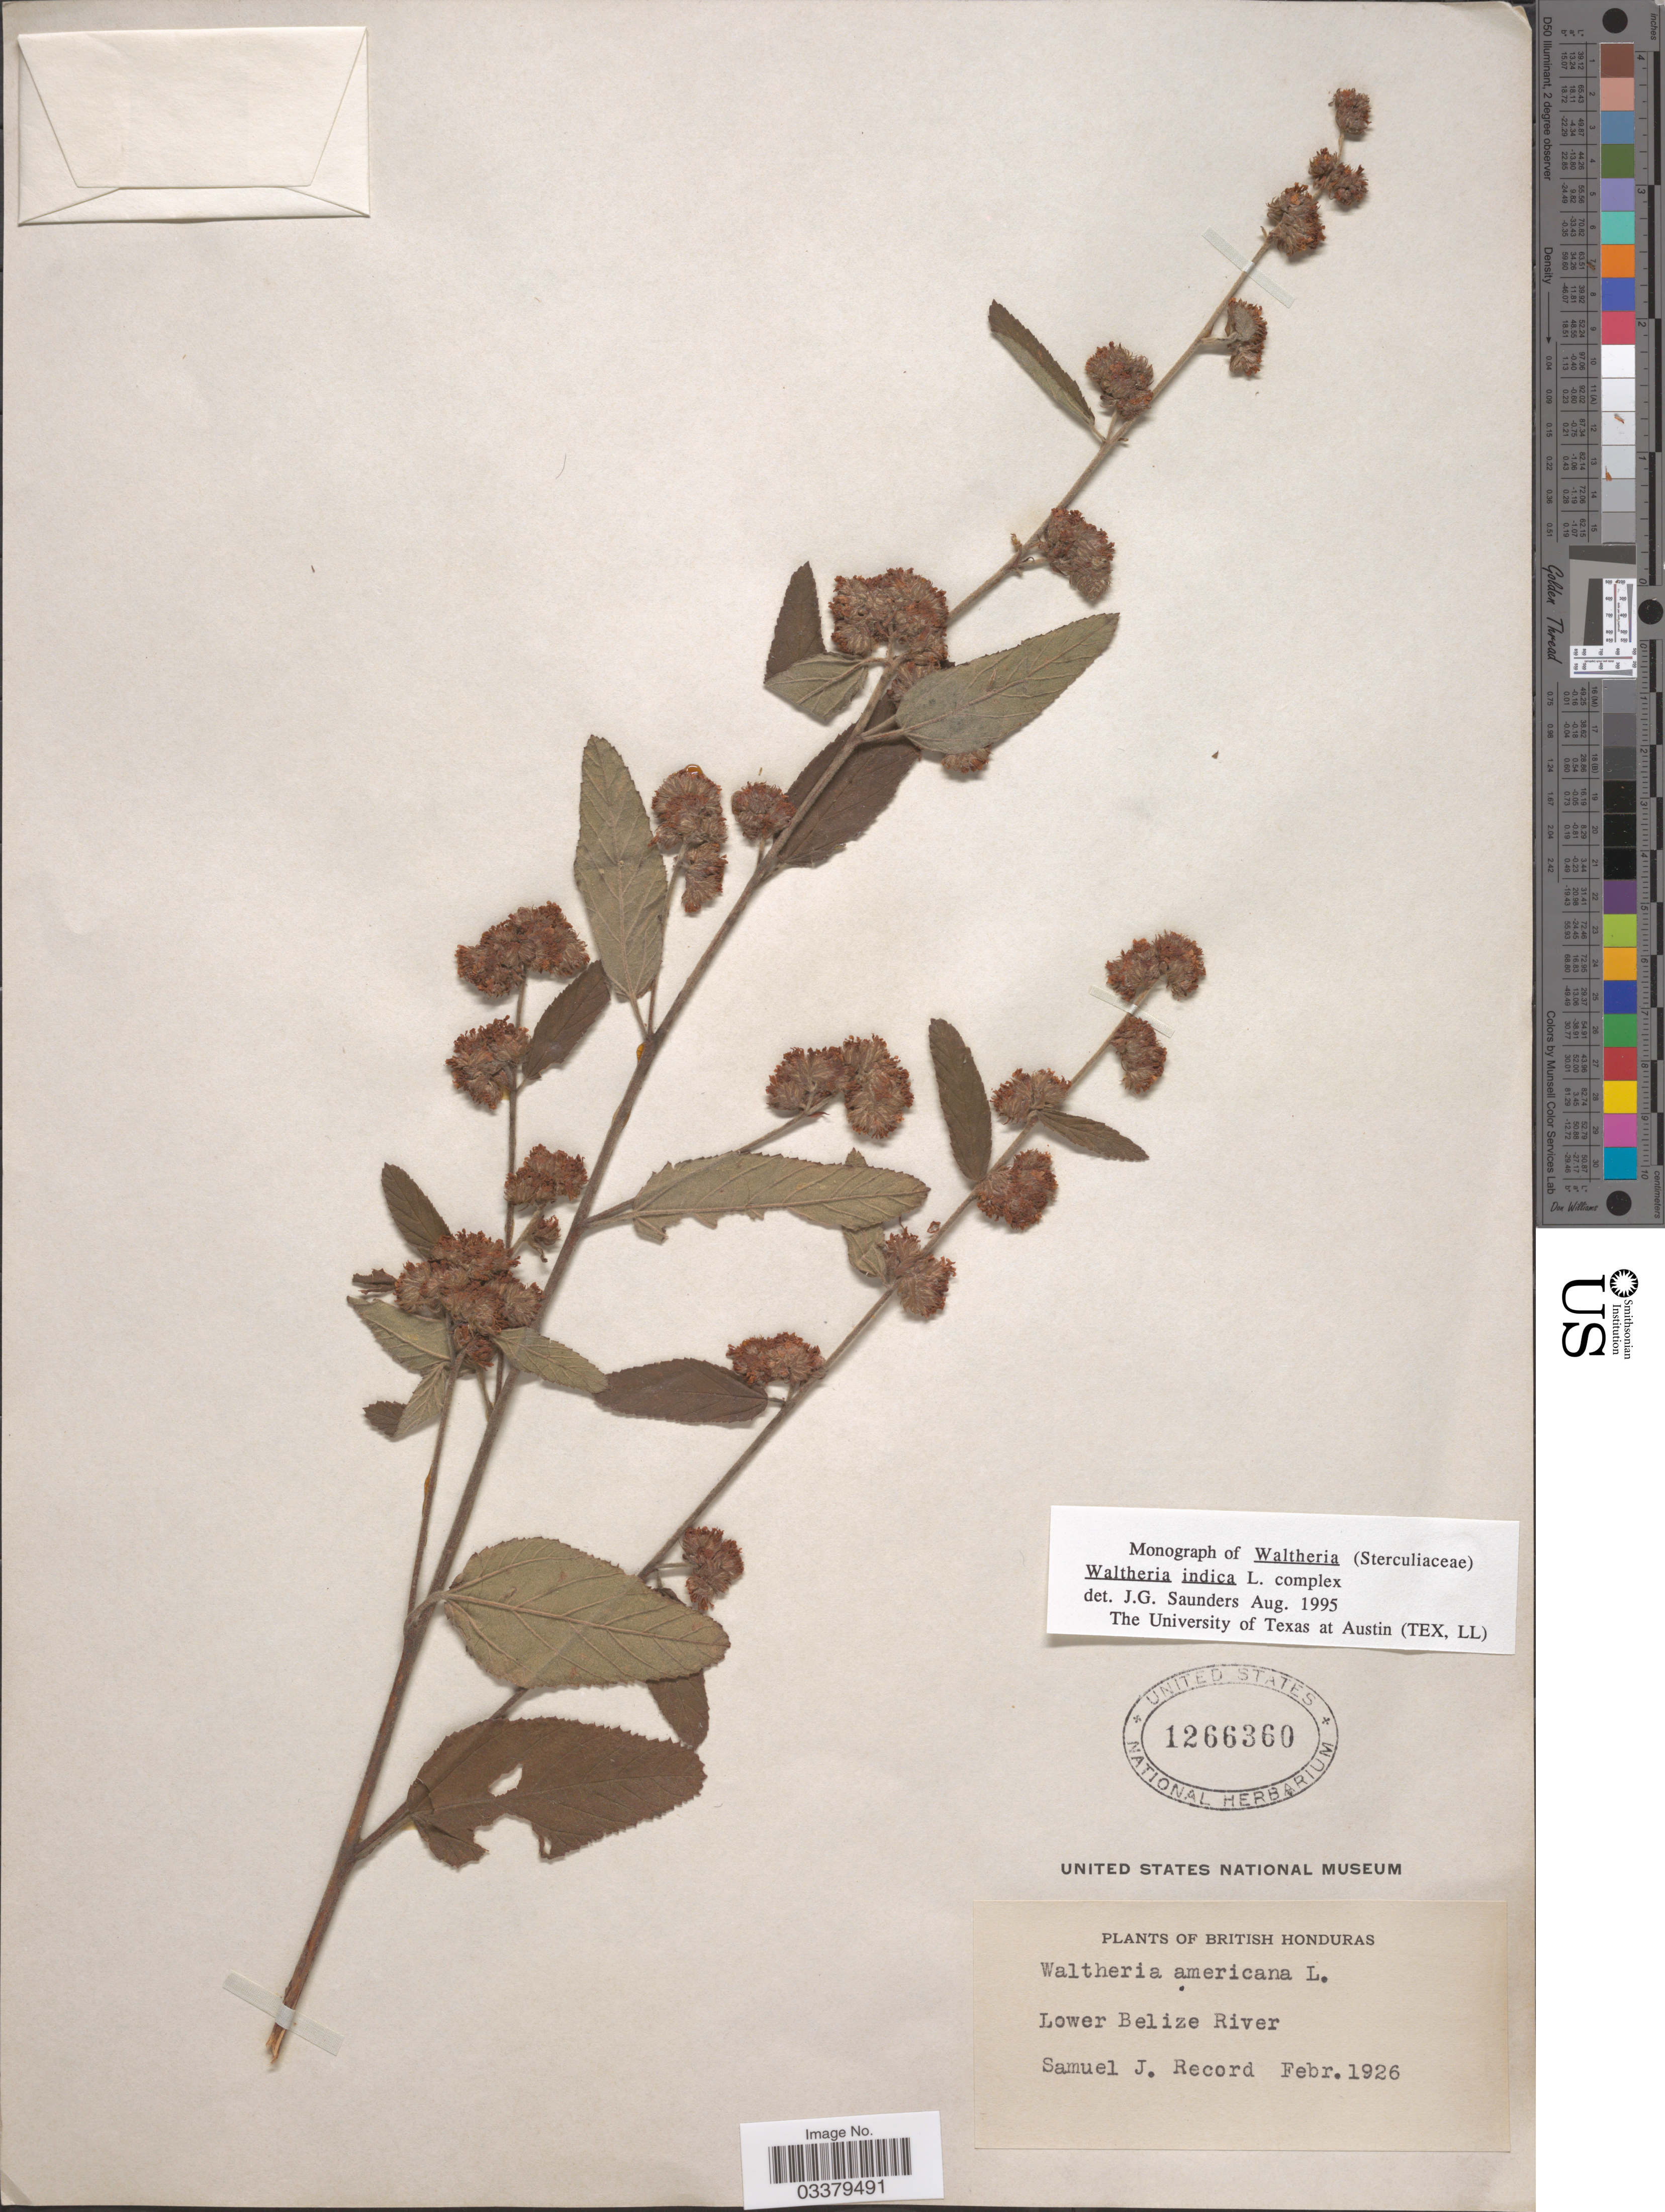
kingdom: Plantae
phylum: Tracheophyta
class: Magnoliopsida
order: Malvales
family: Malvaceae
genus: Waltheria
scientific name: Waltheria indica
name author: L.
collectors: S. J. Record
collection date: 1926-02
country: Belize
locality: British Honduras. Lower Belize River.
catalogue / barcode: US 1266360